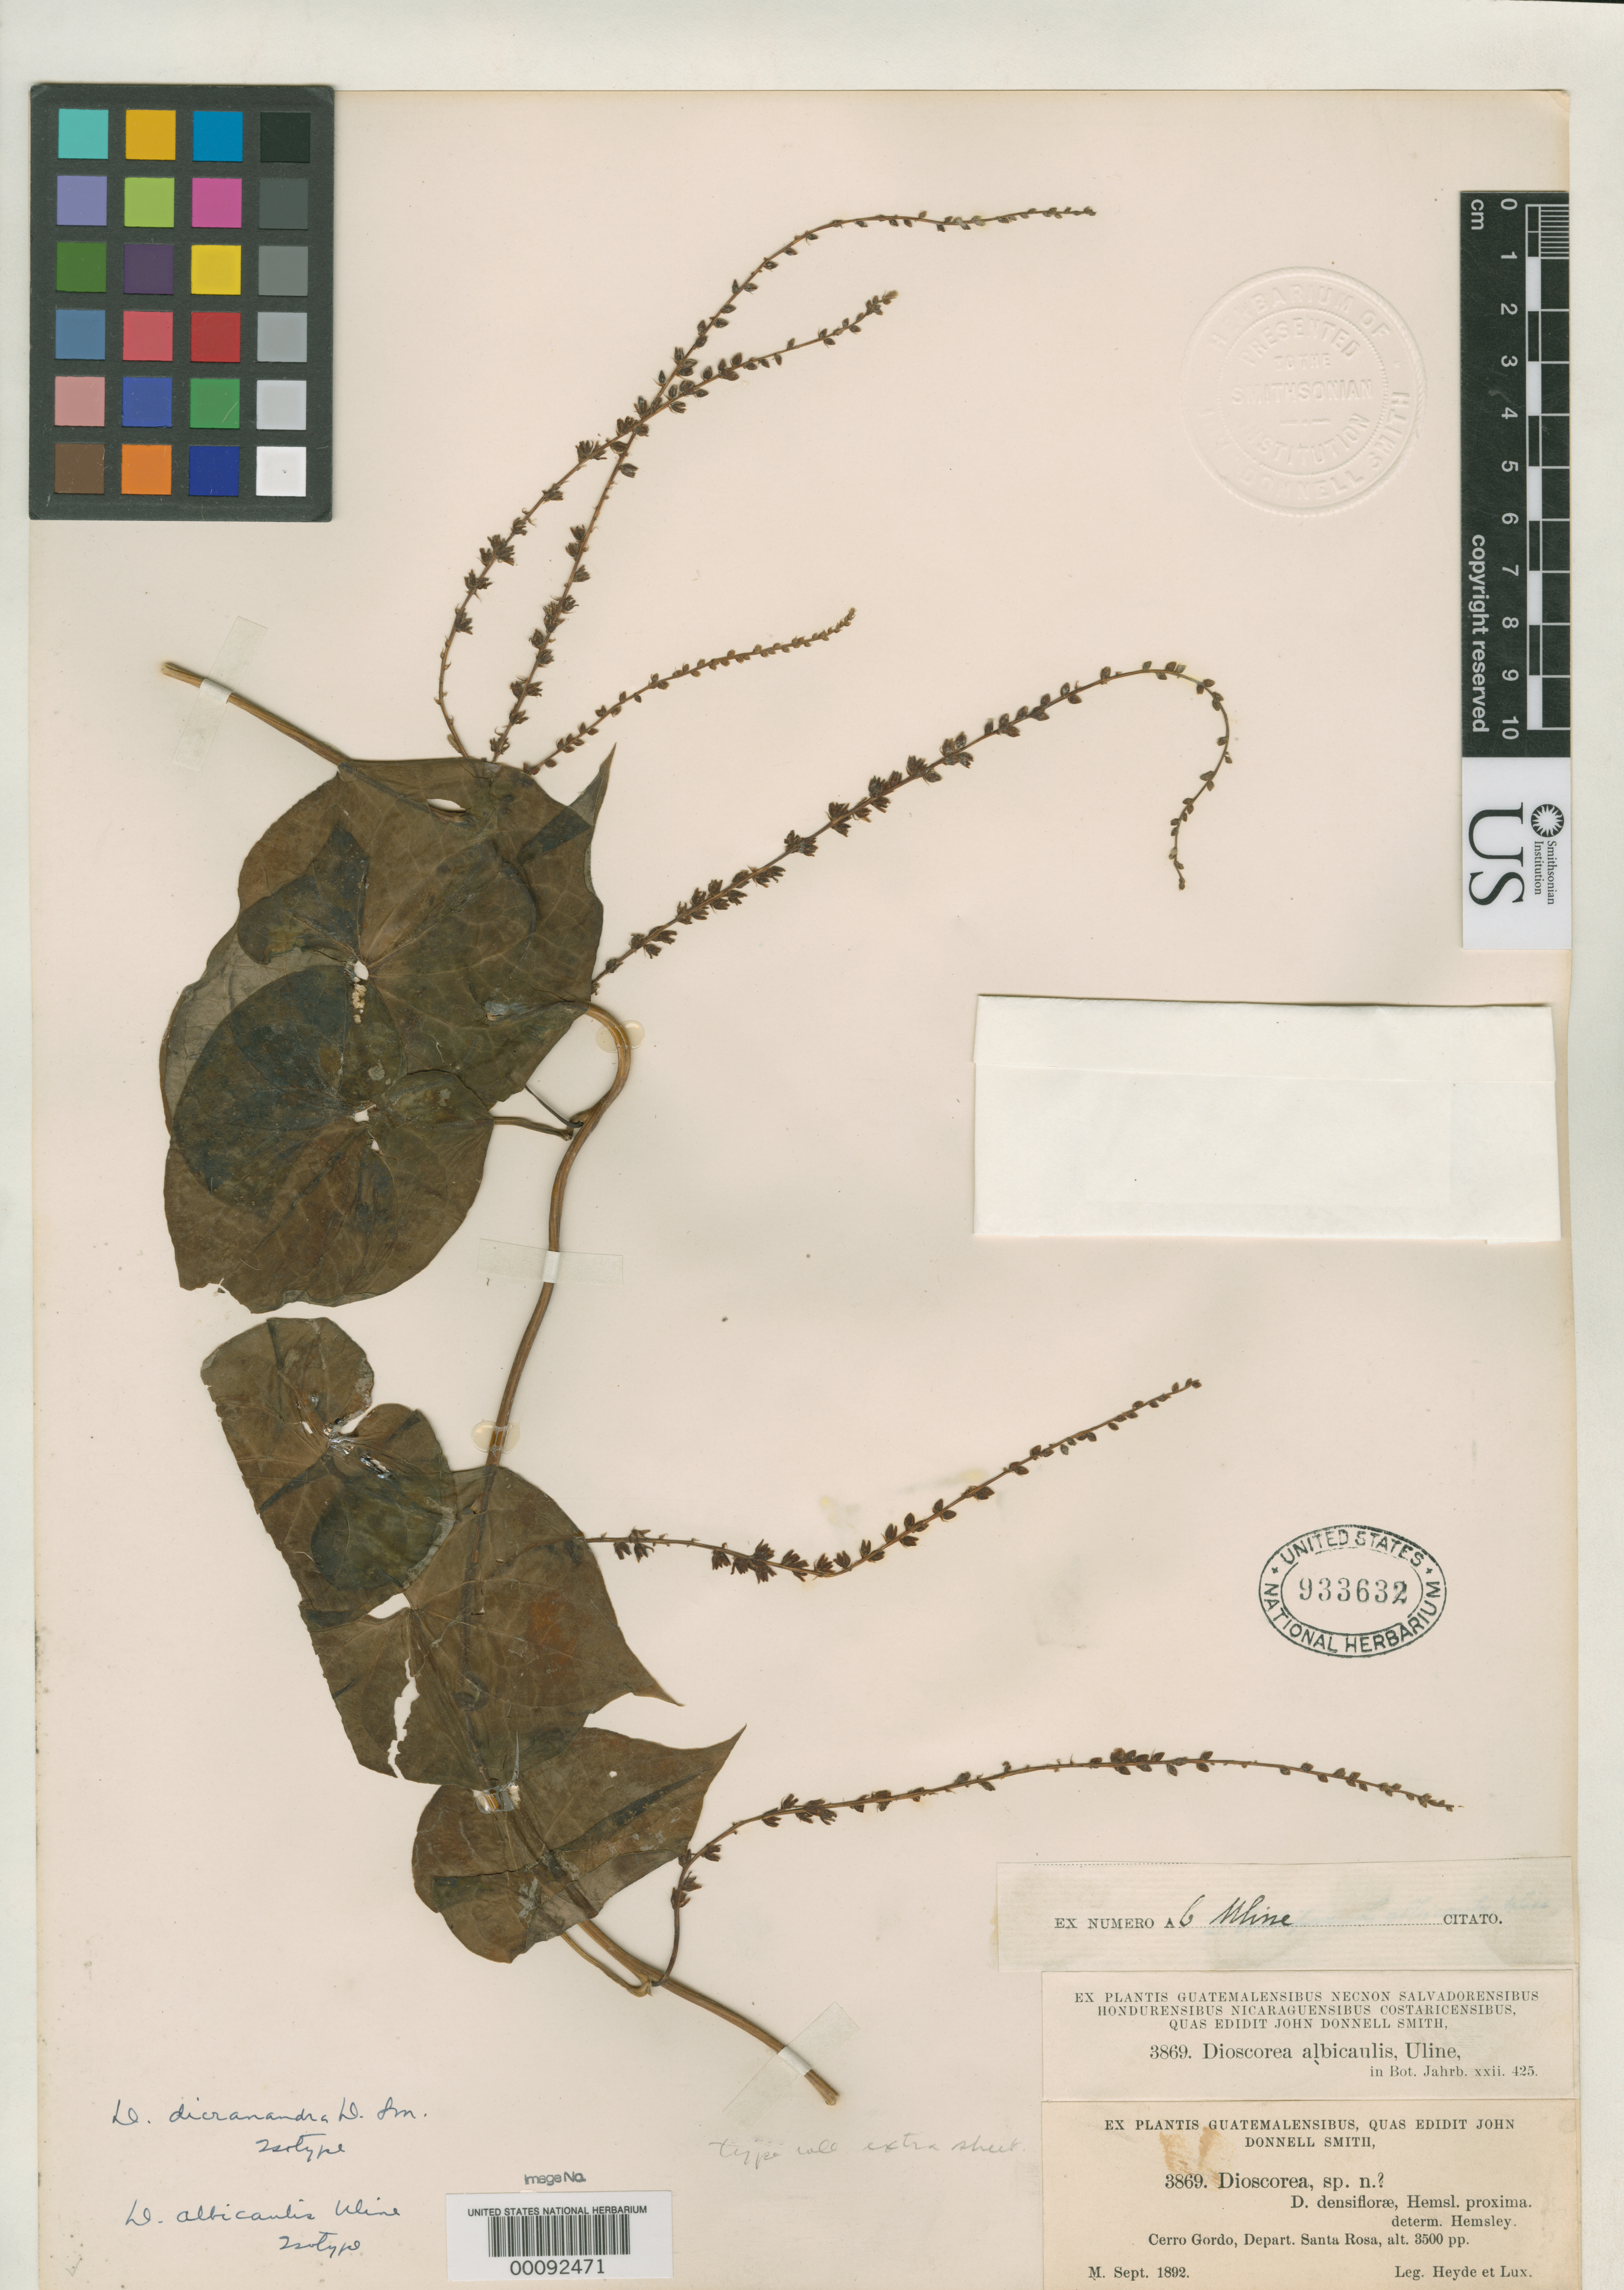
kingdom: Plantae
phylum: Tracheophyta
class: Liliopsida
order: Dioscoreales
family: Dioscoreaceae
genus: Dioscorea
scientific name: Dioscorea albicaulis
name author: Uline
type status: Syntype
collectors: E. T. Heyde & E. Lux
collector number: J.D.S. 3869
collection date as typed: Nov 1892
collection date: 1892-11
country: Guatemala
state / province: Santa Rosa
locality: Cerro Gordo.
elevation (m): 914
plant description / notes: Heyde & Lux 3869 is one of two syntypes of Dioscorea dicranandra Donn. Sm. (1894), and also one of two syntypes of Dioscorea albicaulis Uline (1896, mis-cited as "3569").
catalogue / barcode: US 933632